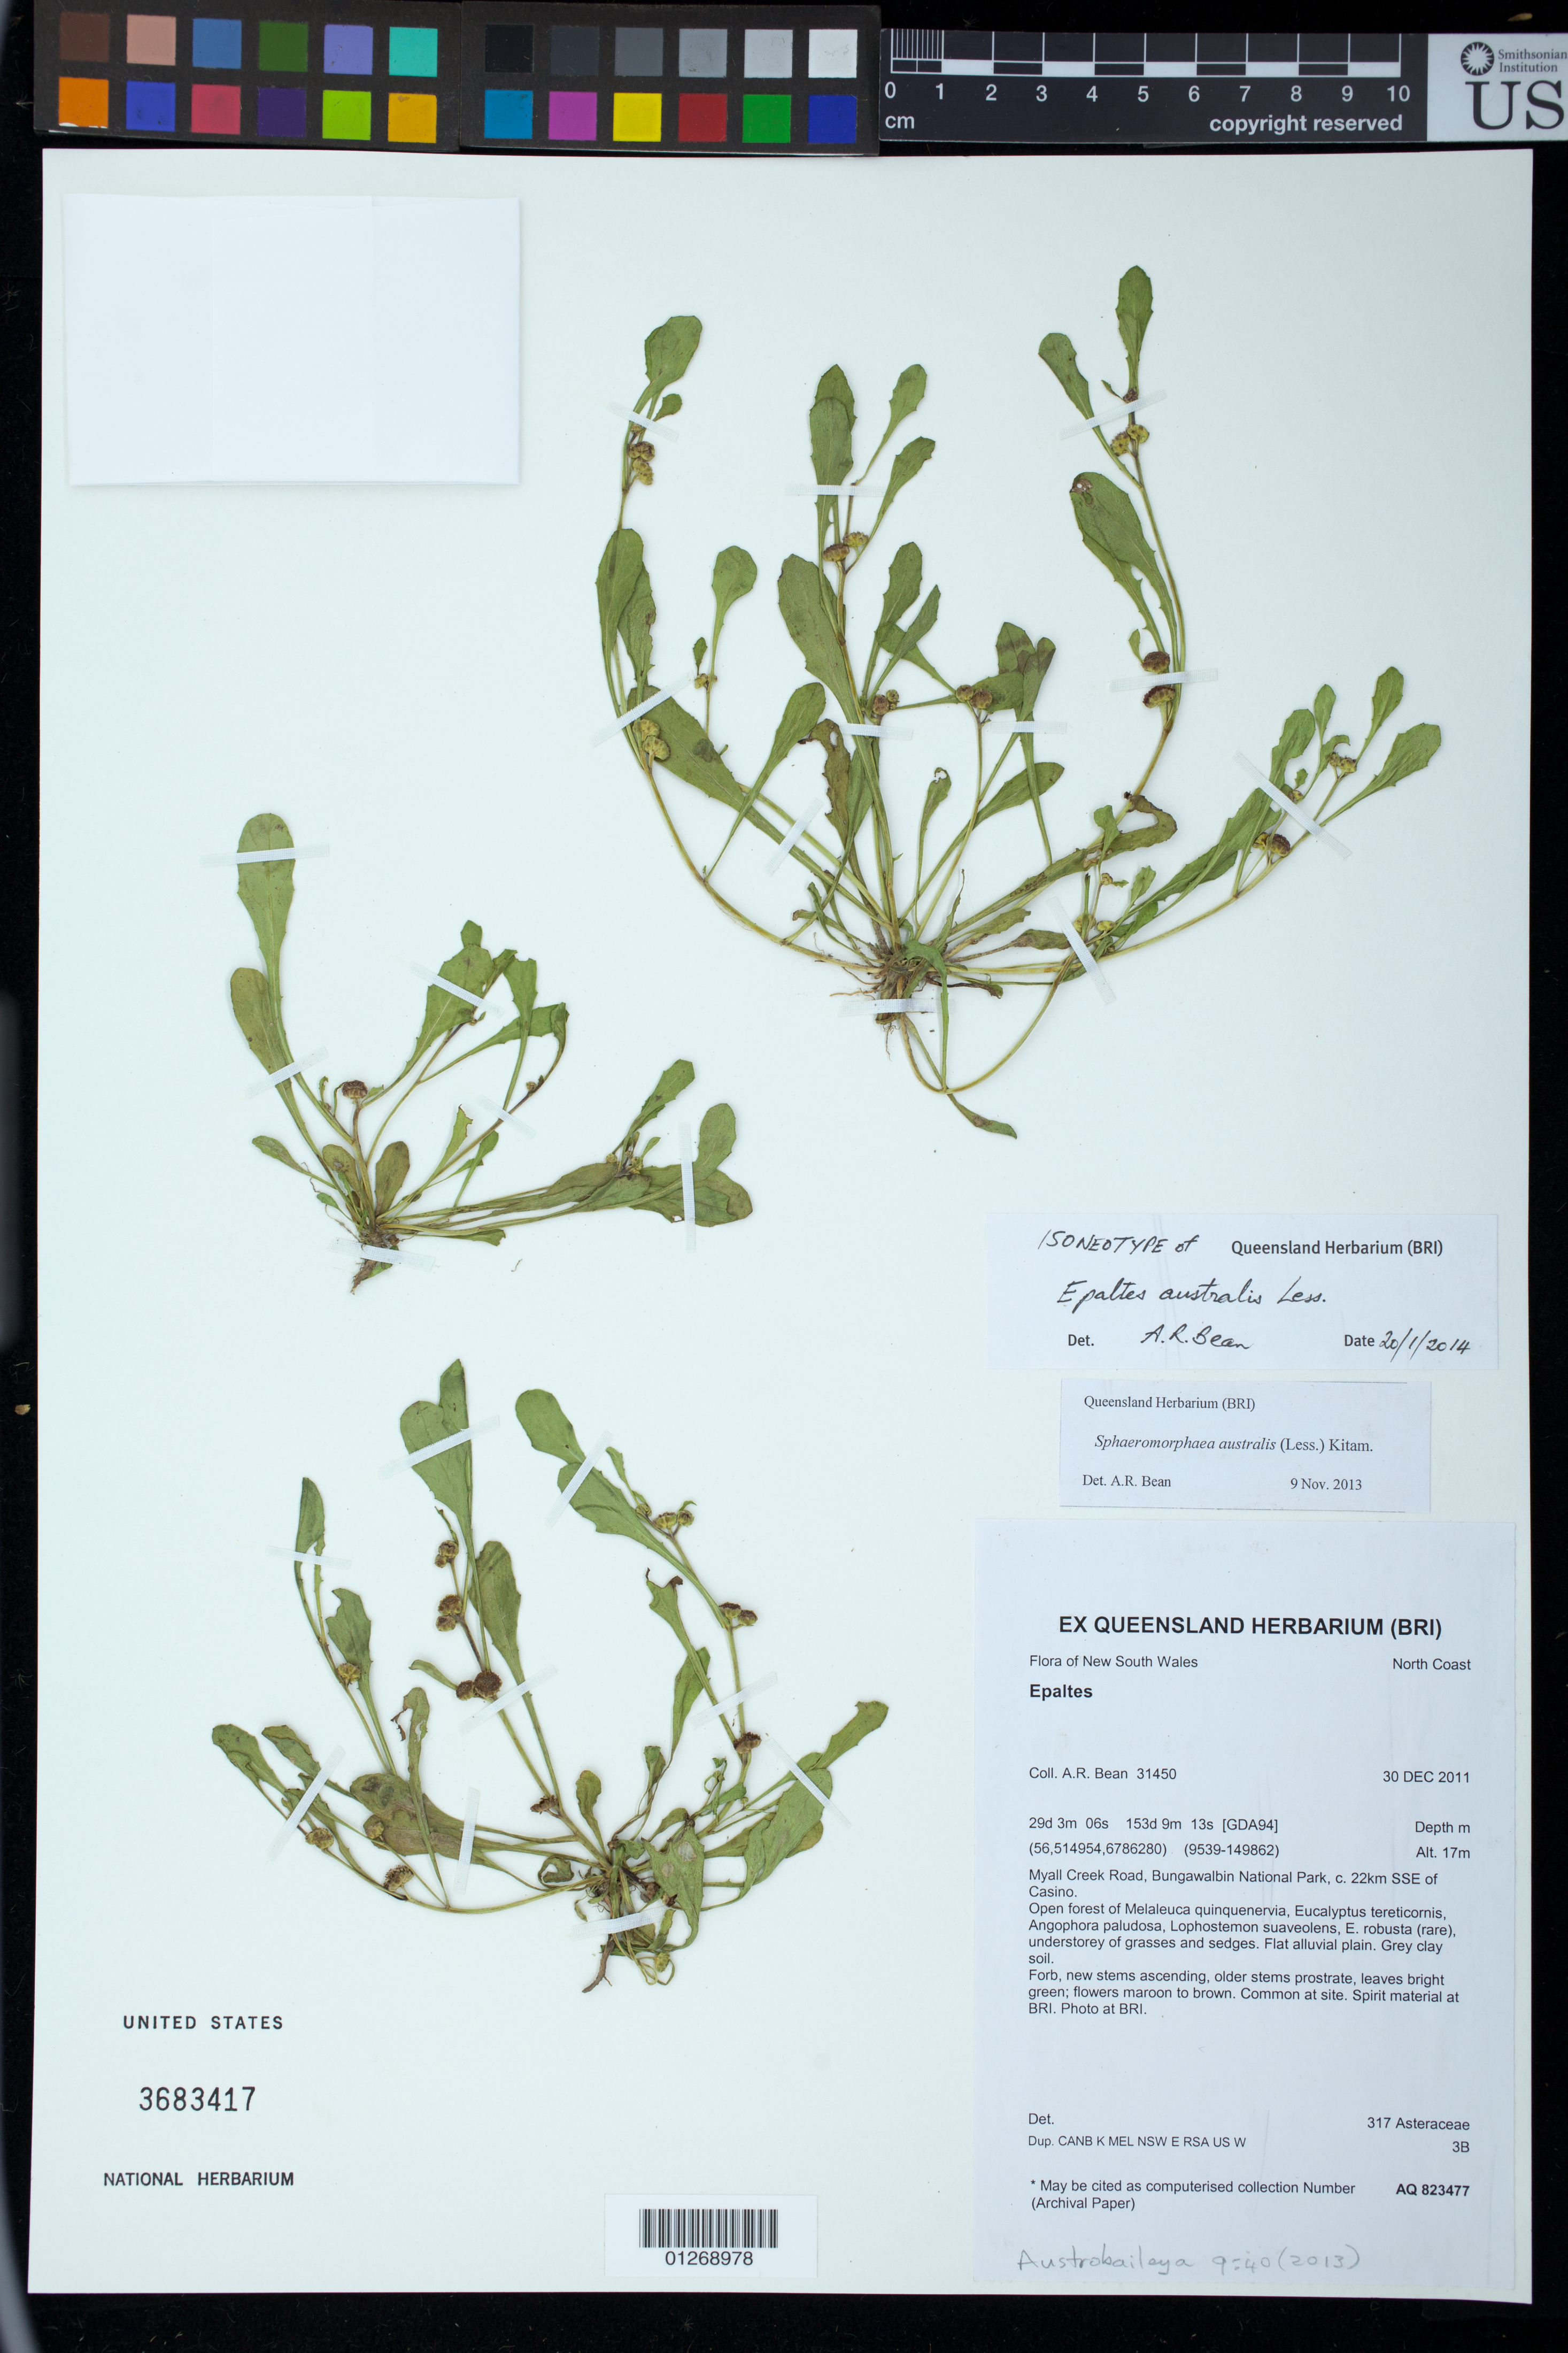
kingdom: Plantae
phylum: Tracheophyta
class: Magnoliopsida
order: Asterales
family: Asteraceae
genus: Epaltes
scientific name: Epaltes australis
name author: Less.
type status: Isoneotype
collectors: A. R. Bean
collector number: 31450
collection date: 2011-12-30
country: Australia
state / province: New South Wales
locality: Myall Creek Road, Bungawalbin National Park, c. 22 km SSE of Casino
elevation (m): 17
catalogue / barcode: US 3683417